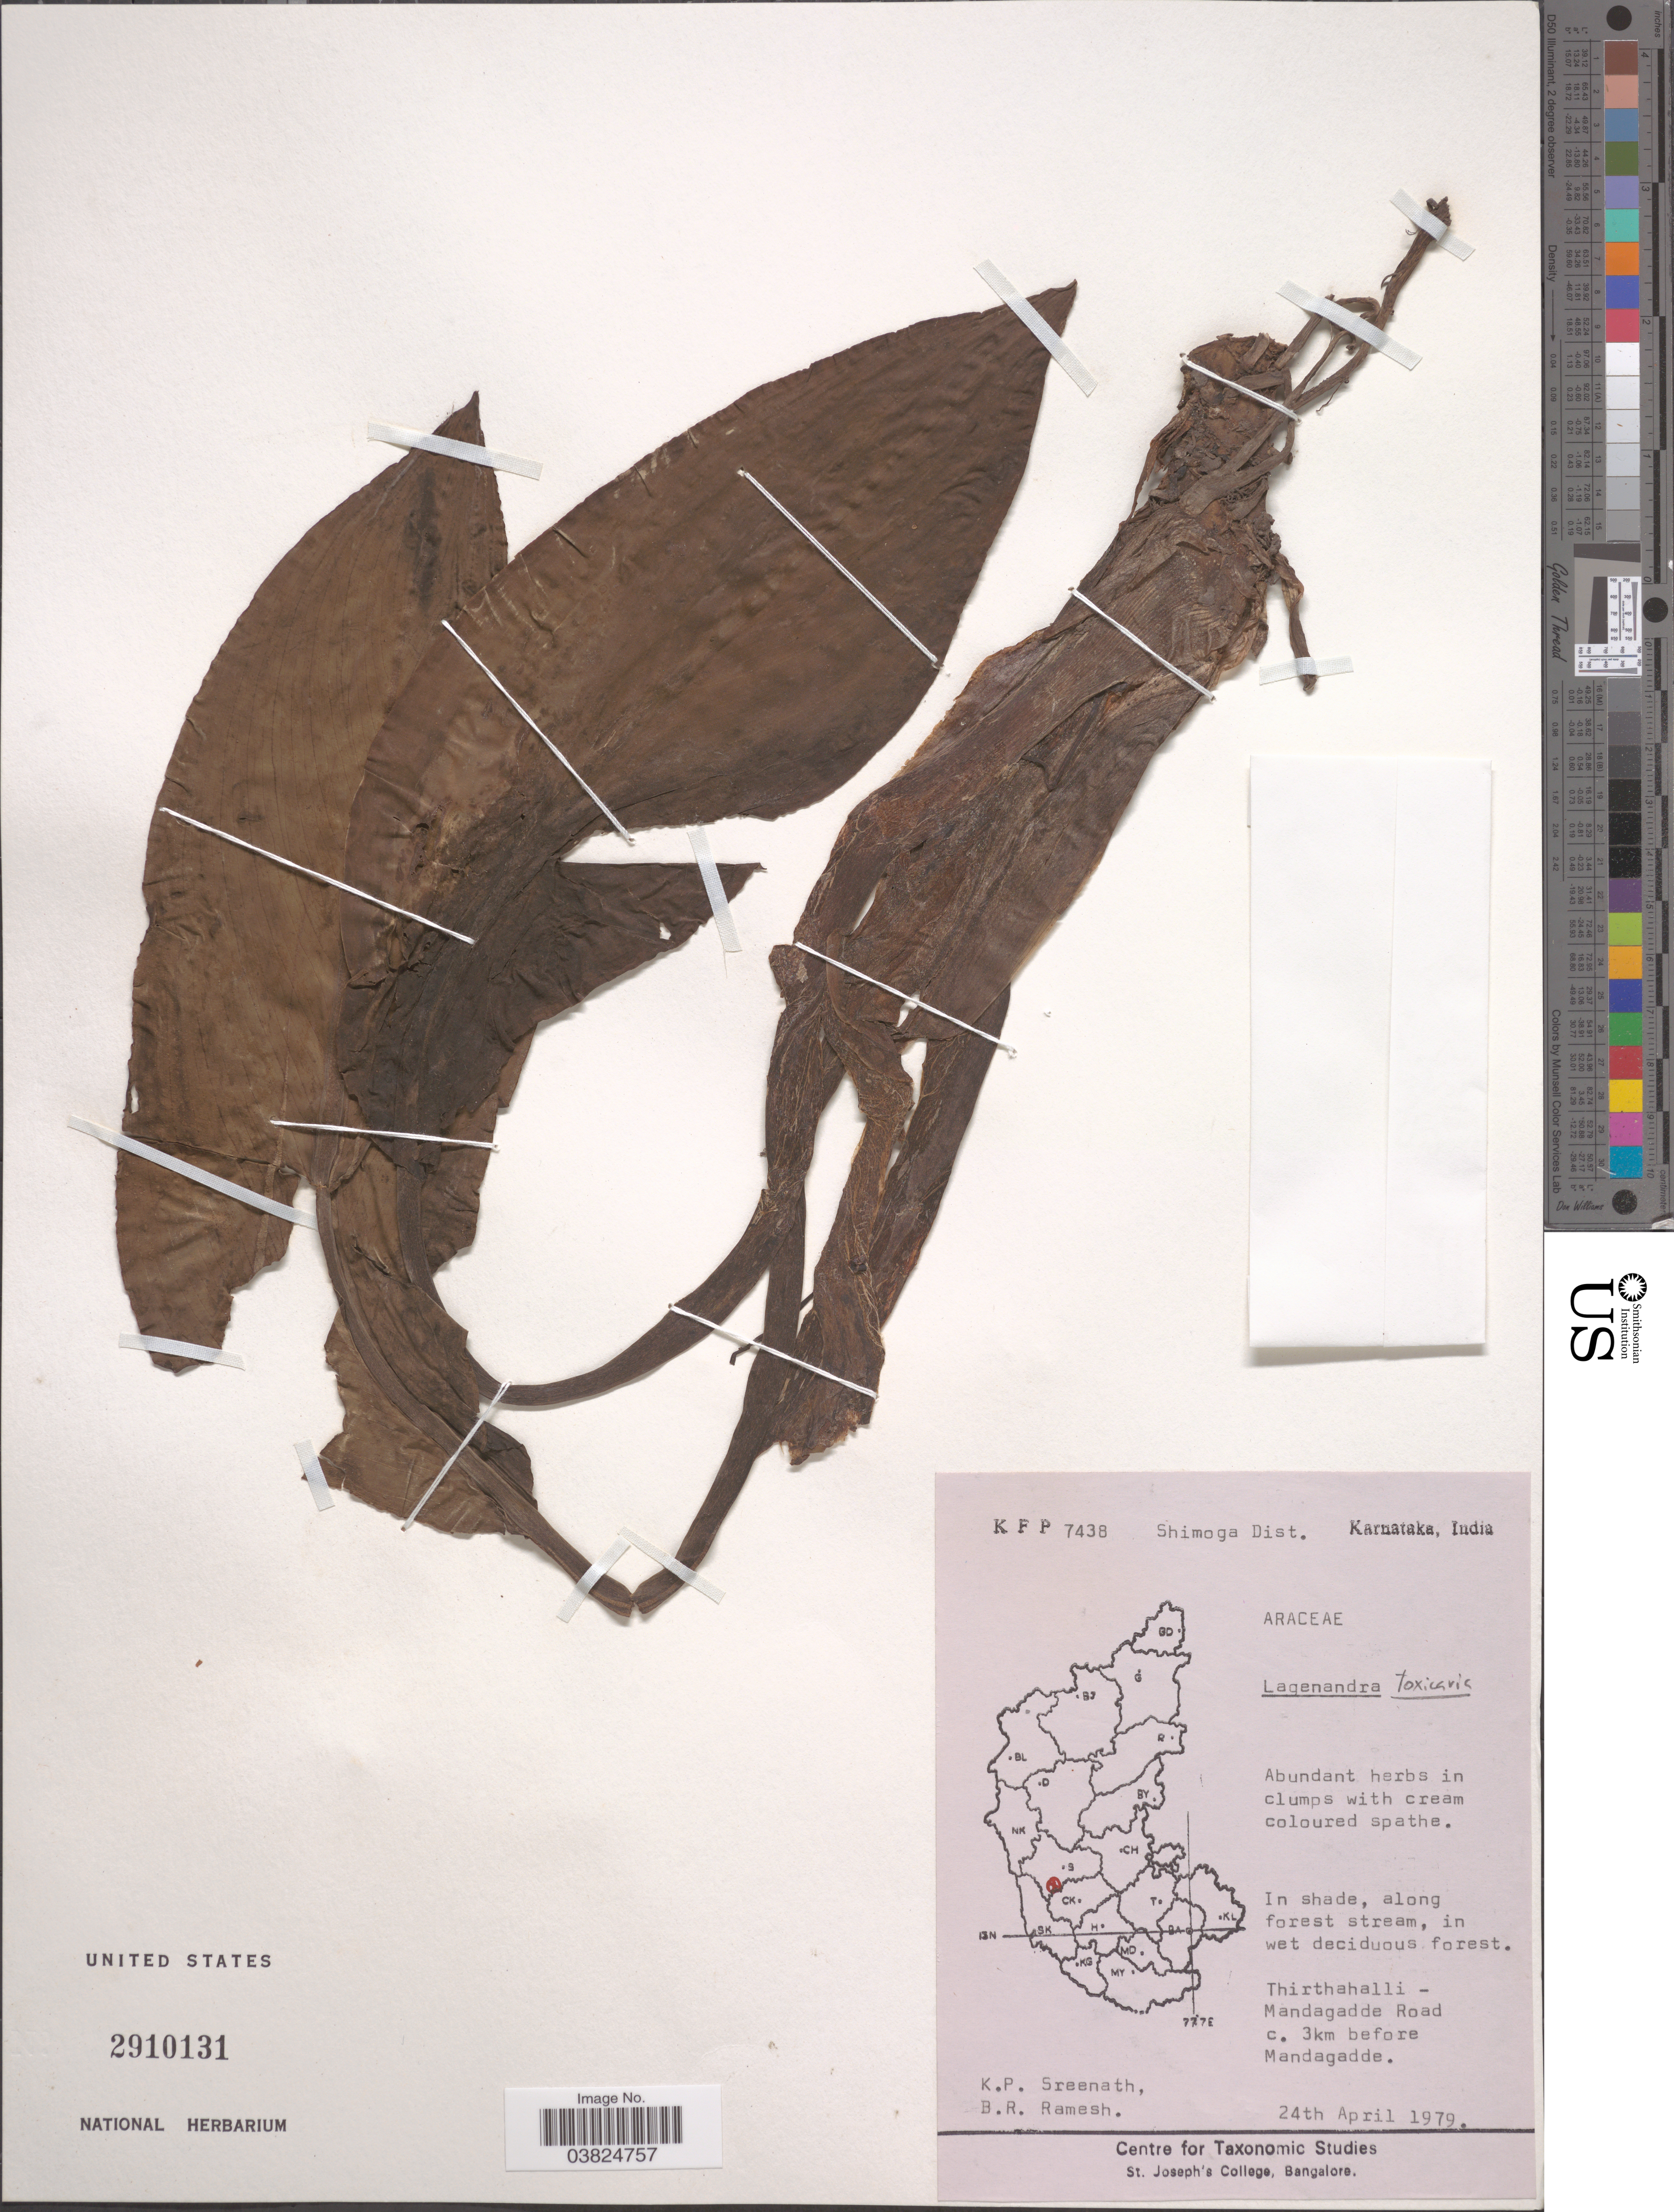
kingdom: Plantae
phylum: Tracheophyta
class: Liliopsida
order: Alismatales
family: Araceae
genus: Lagenandra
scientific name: Lagenandra toxicaria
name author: Dalzell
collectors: K. Sreenath & B. Ramesh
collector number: KFP7438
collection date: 1979-04-24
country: India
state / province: Karnataka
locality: Shimoga Dist. Karnataka. Thirthahalli - Mandagadde Road c. 3km before Mandagadde.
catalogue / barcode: US 2910131